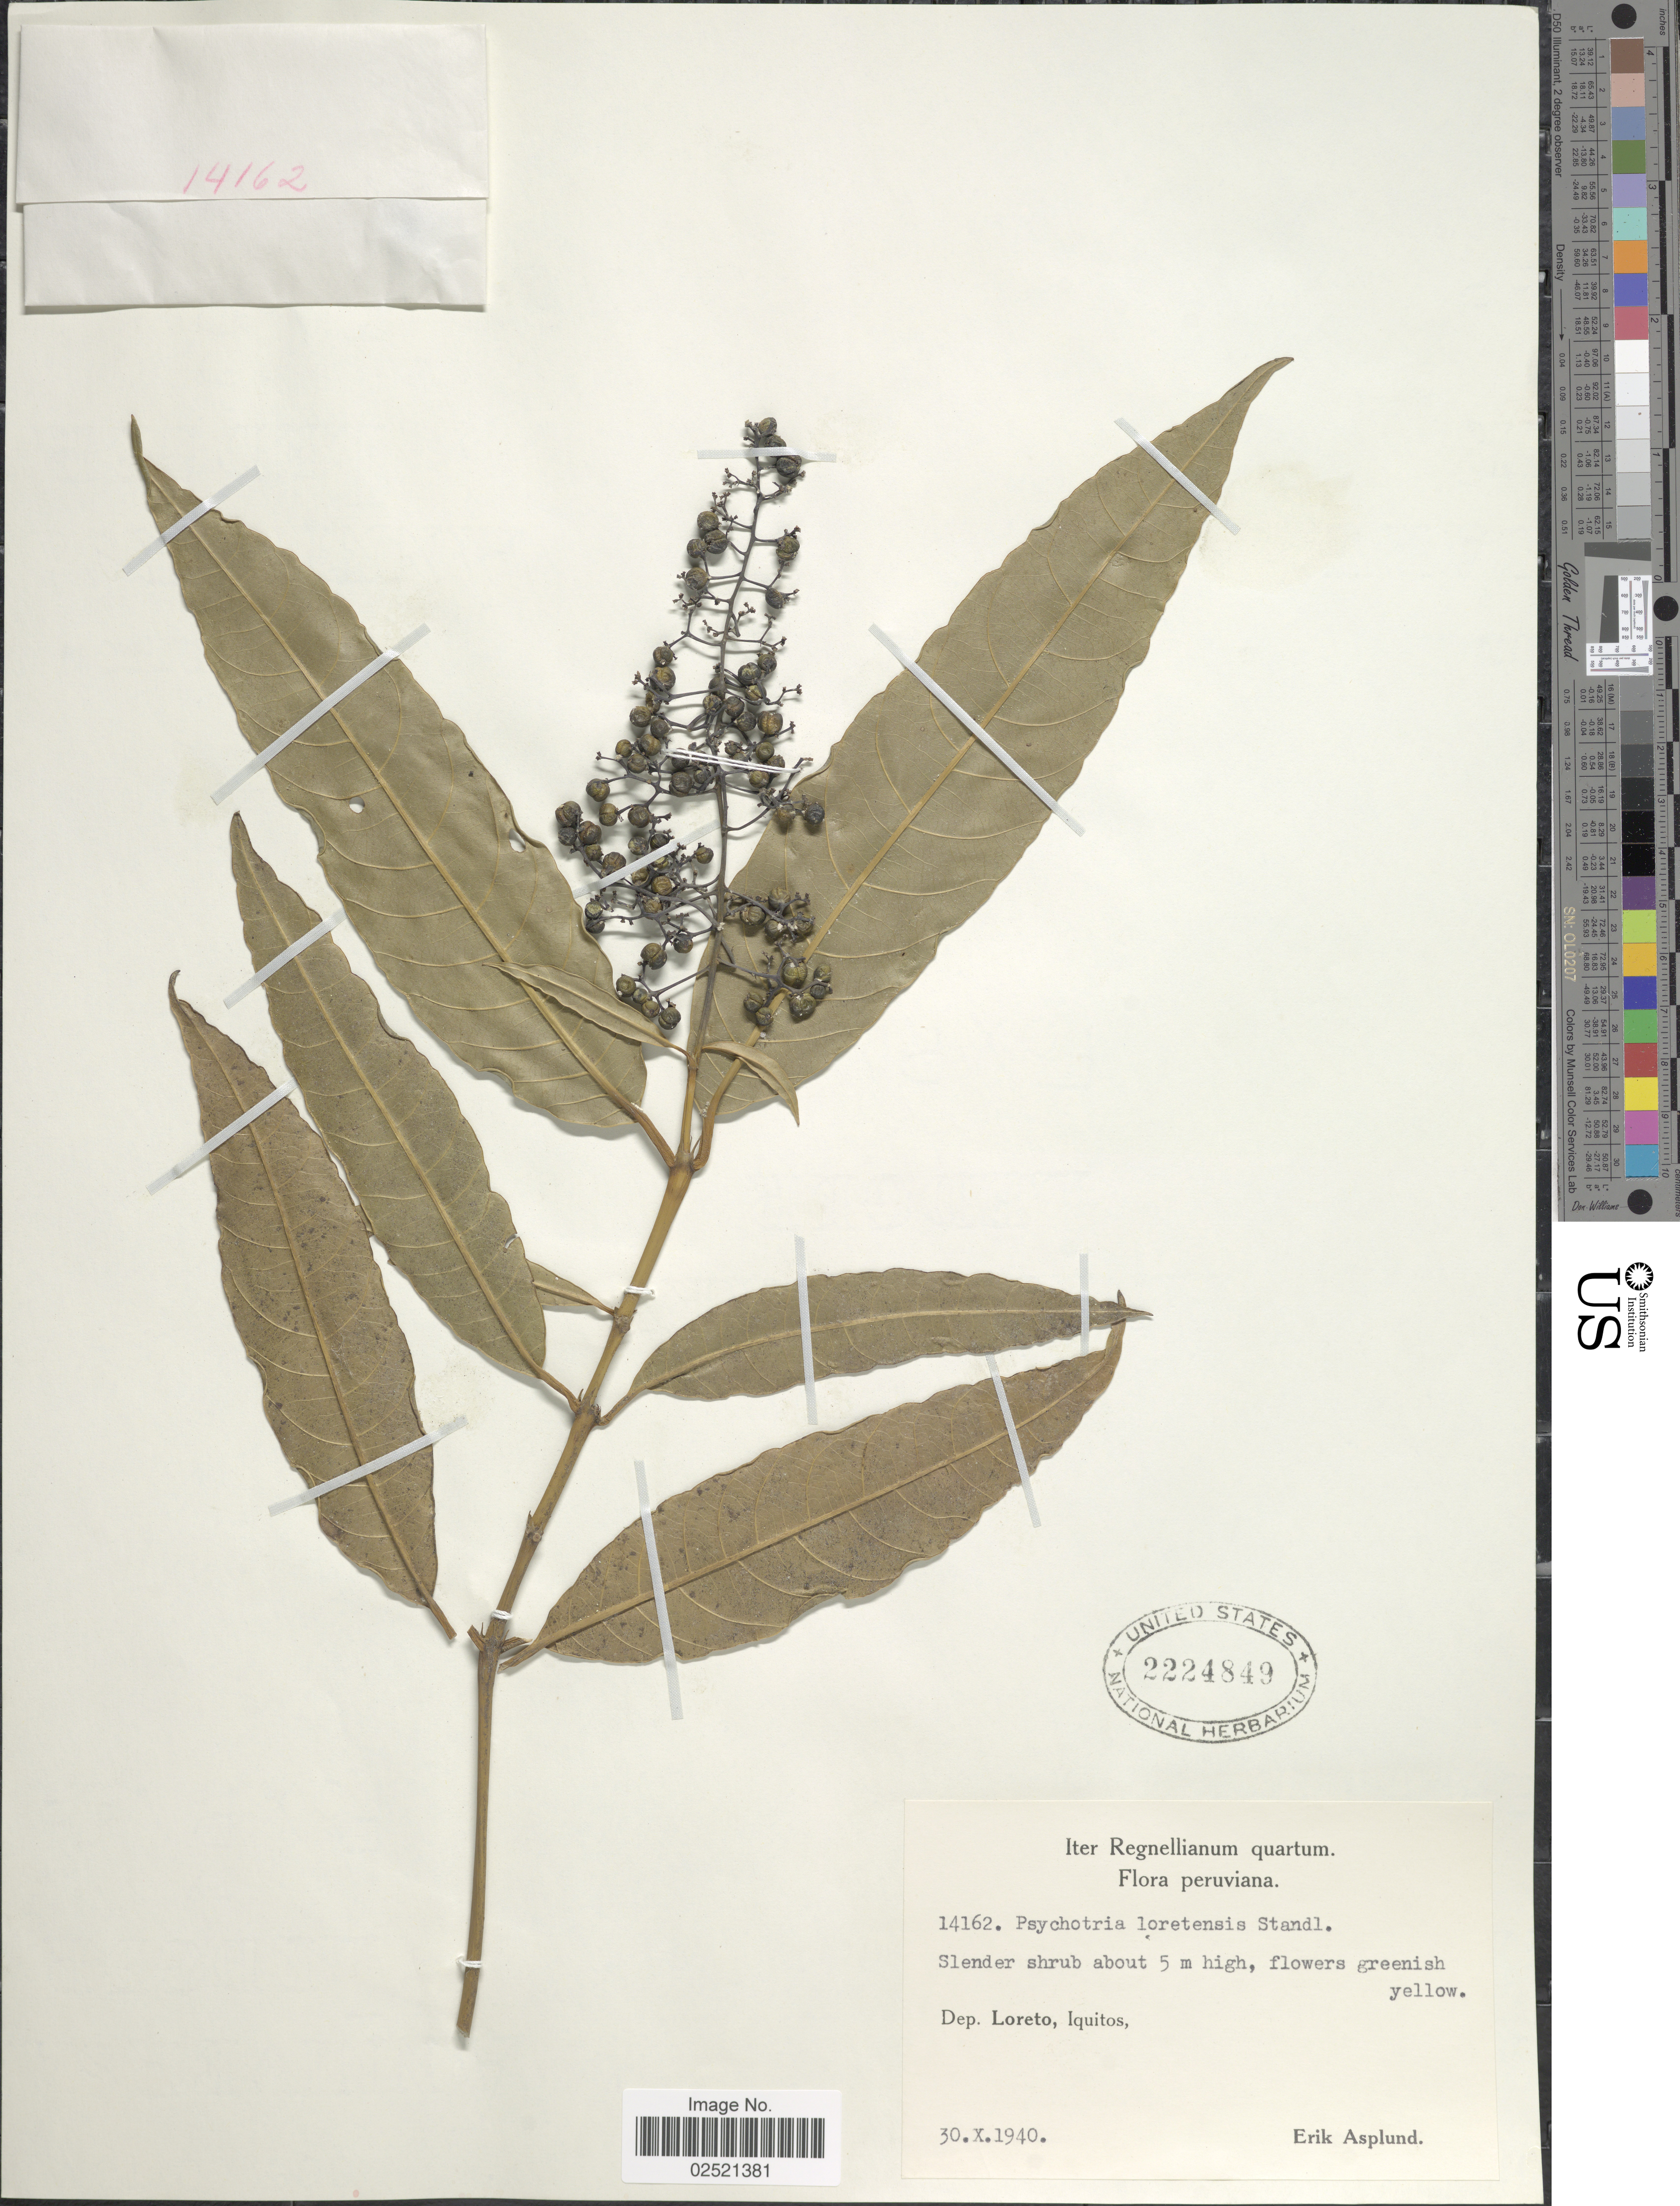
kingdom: Plantae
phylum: Tracheophyta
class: Magnoliopsida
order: Gentianales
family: Rubiaceae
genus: Psychotria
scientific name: Psychotria loretensis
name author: Standl.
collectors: E. Asplund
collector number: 14162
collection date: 1940-10-30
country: Peru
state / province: Loreto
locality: Iter Regnellianum quartum, peruviana, Iquitos.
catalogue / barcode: US 2224849